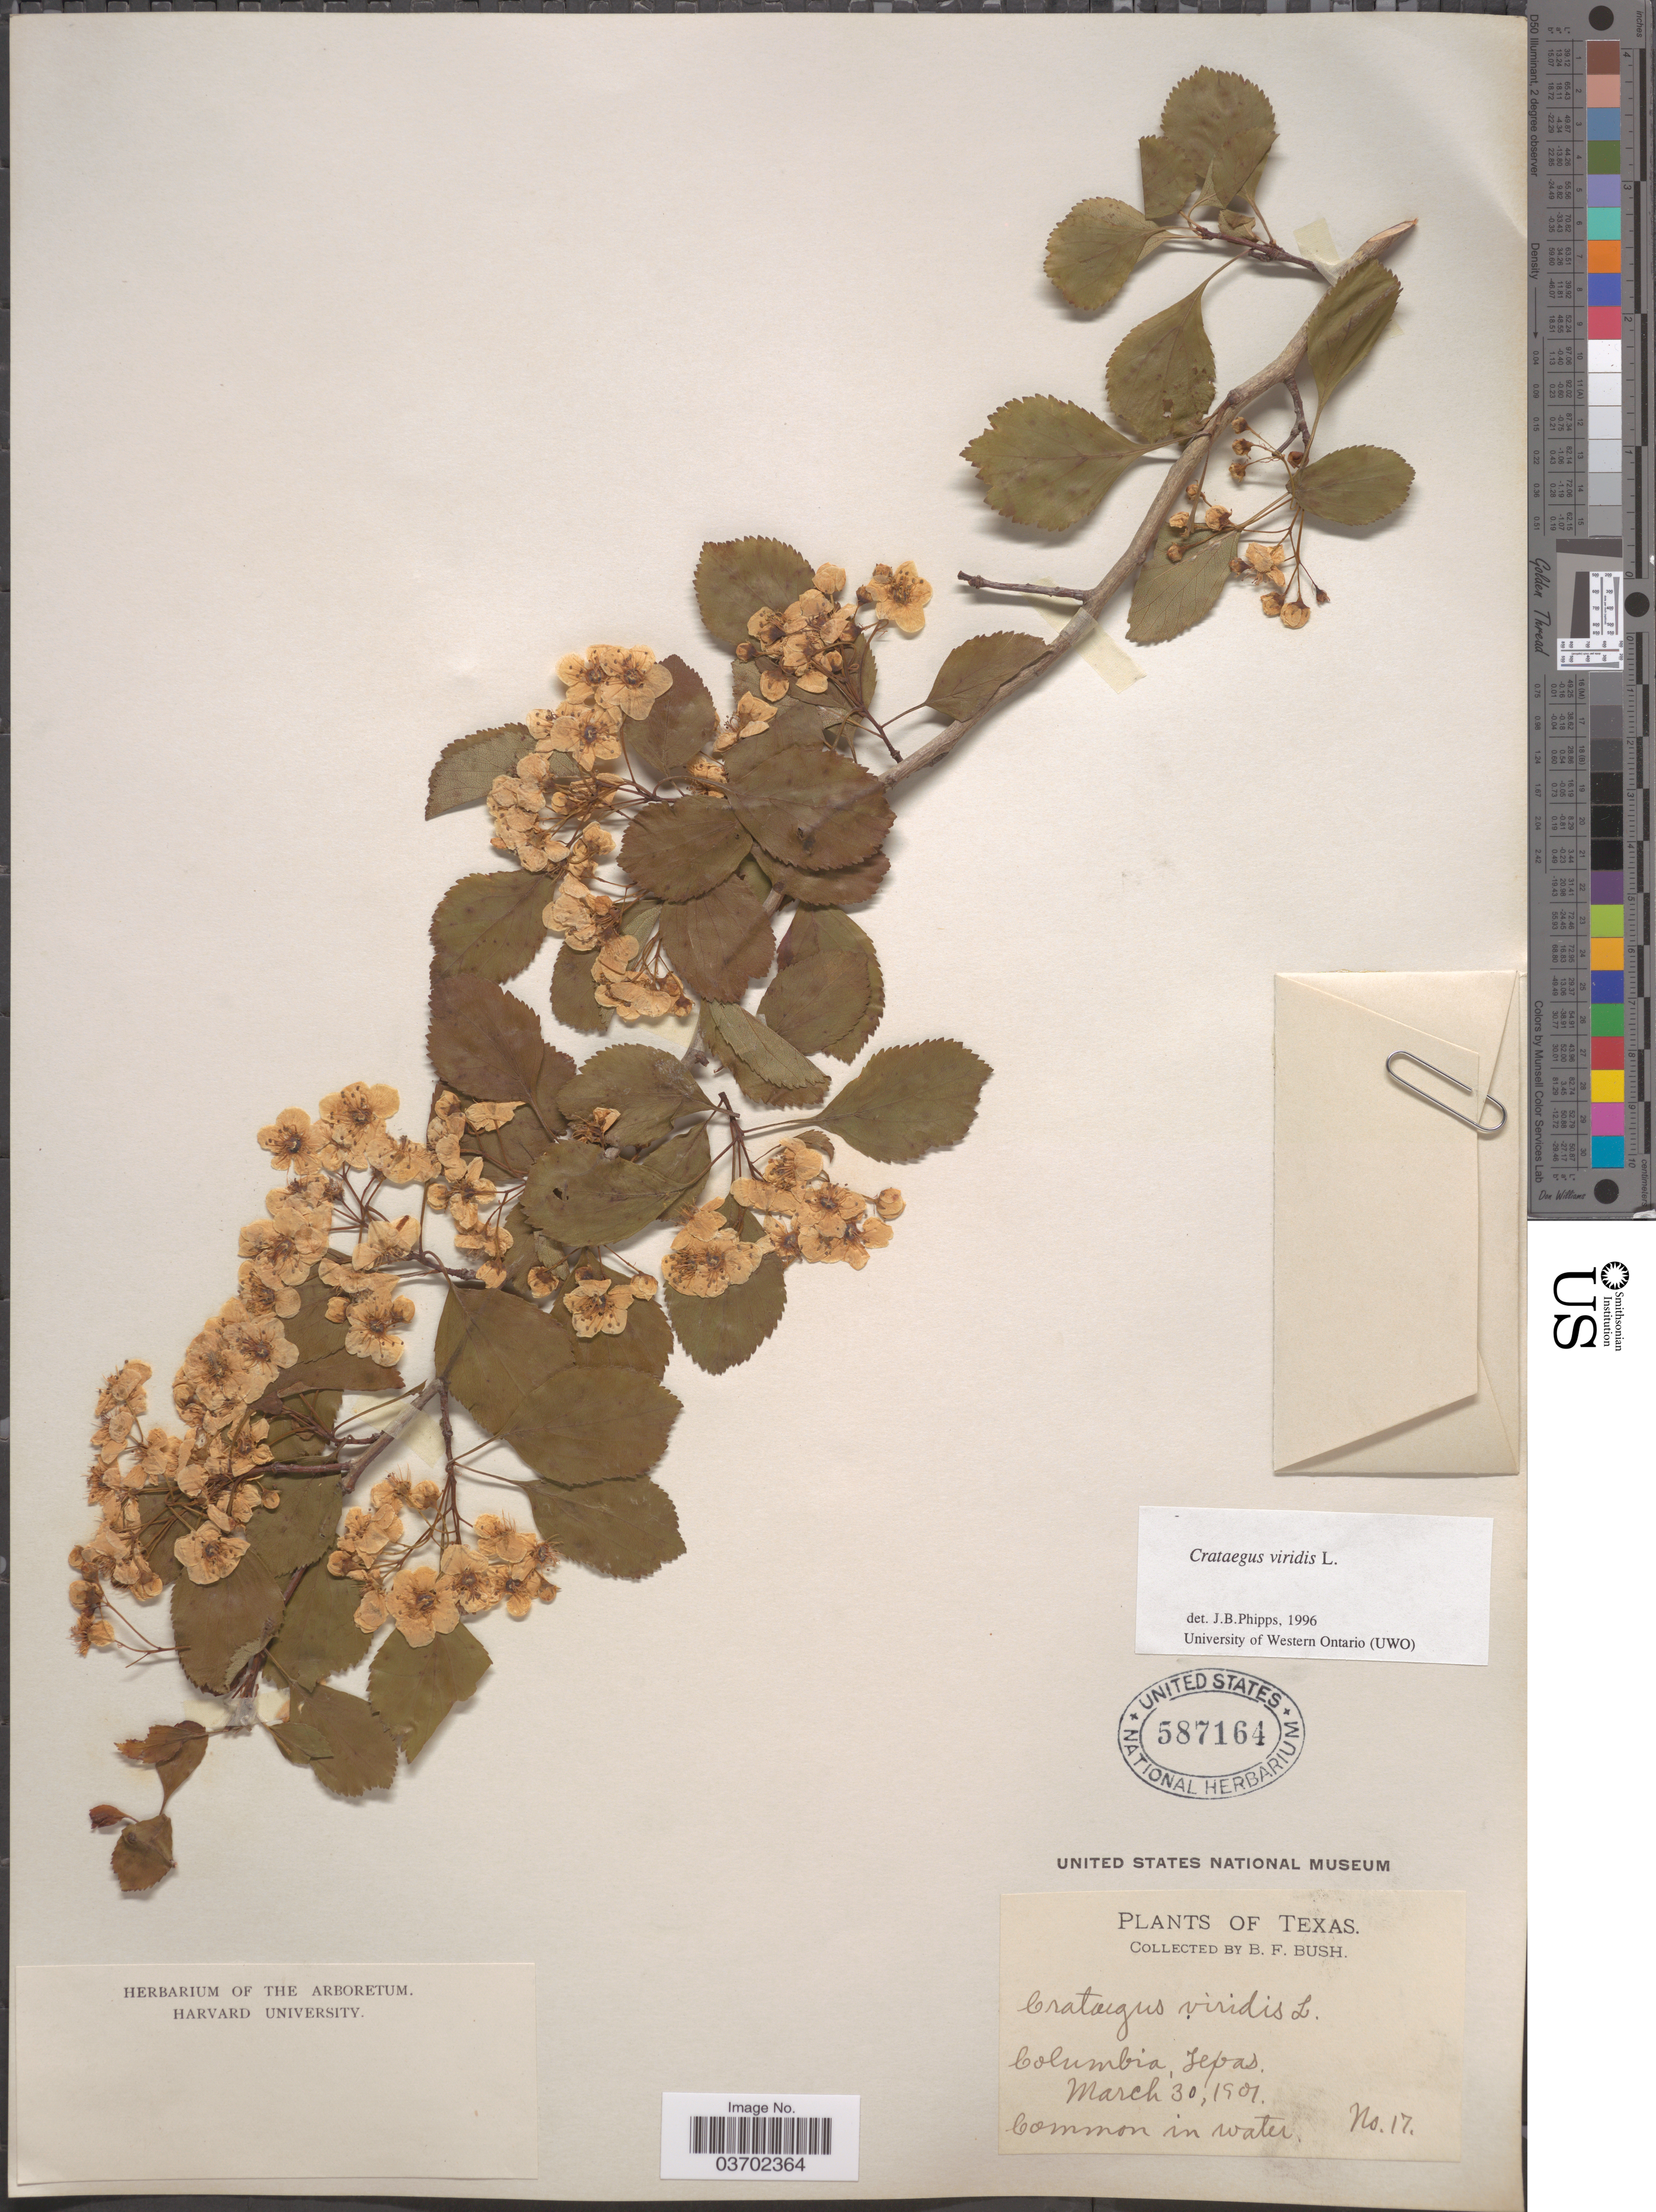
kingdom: Plantae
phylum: Tracheophyta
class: Magnoliopsida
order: Rosales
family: Rosaceae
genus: Crataegus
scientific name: Crataegus viridis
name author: L.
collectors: B. F. Bush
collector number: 17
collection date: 1901-03-30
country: United States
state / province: Texas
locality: Columbia.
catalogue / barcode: US 587164